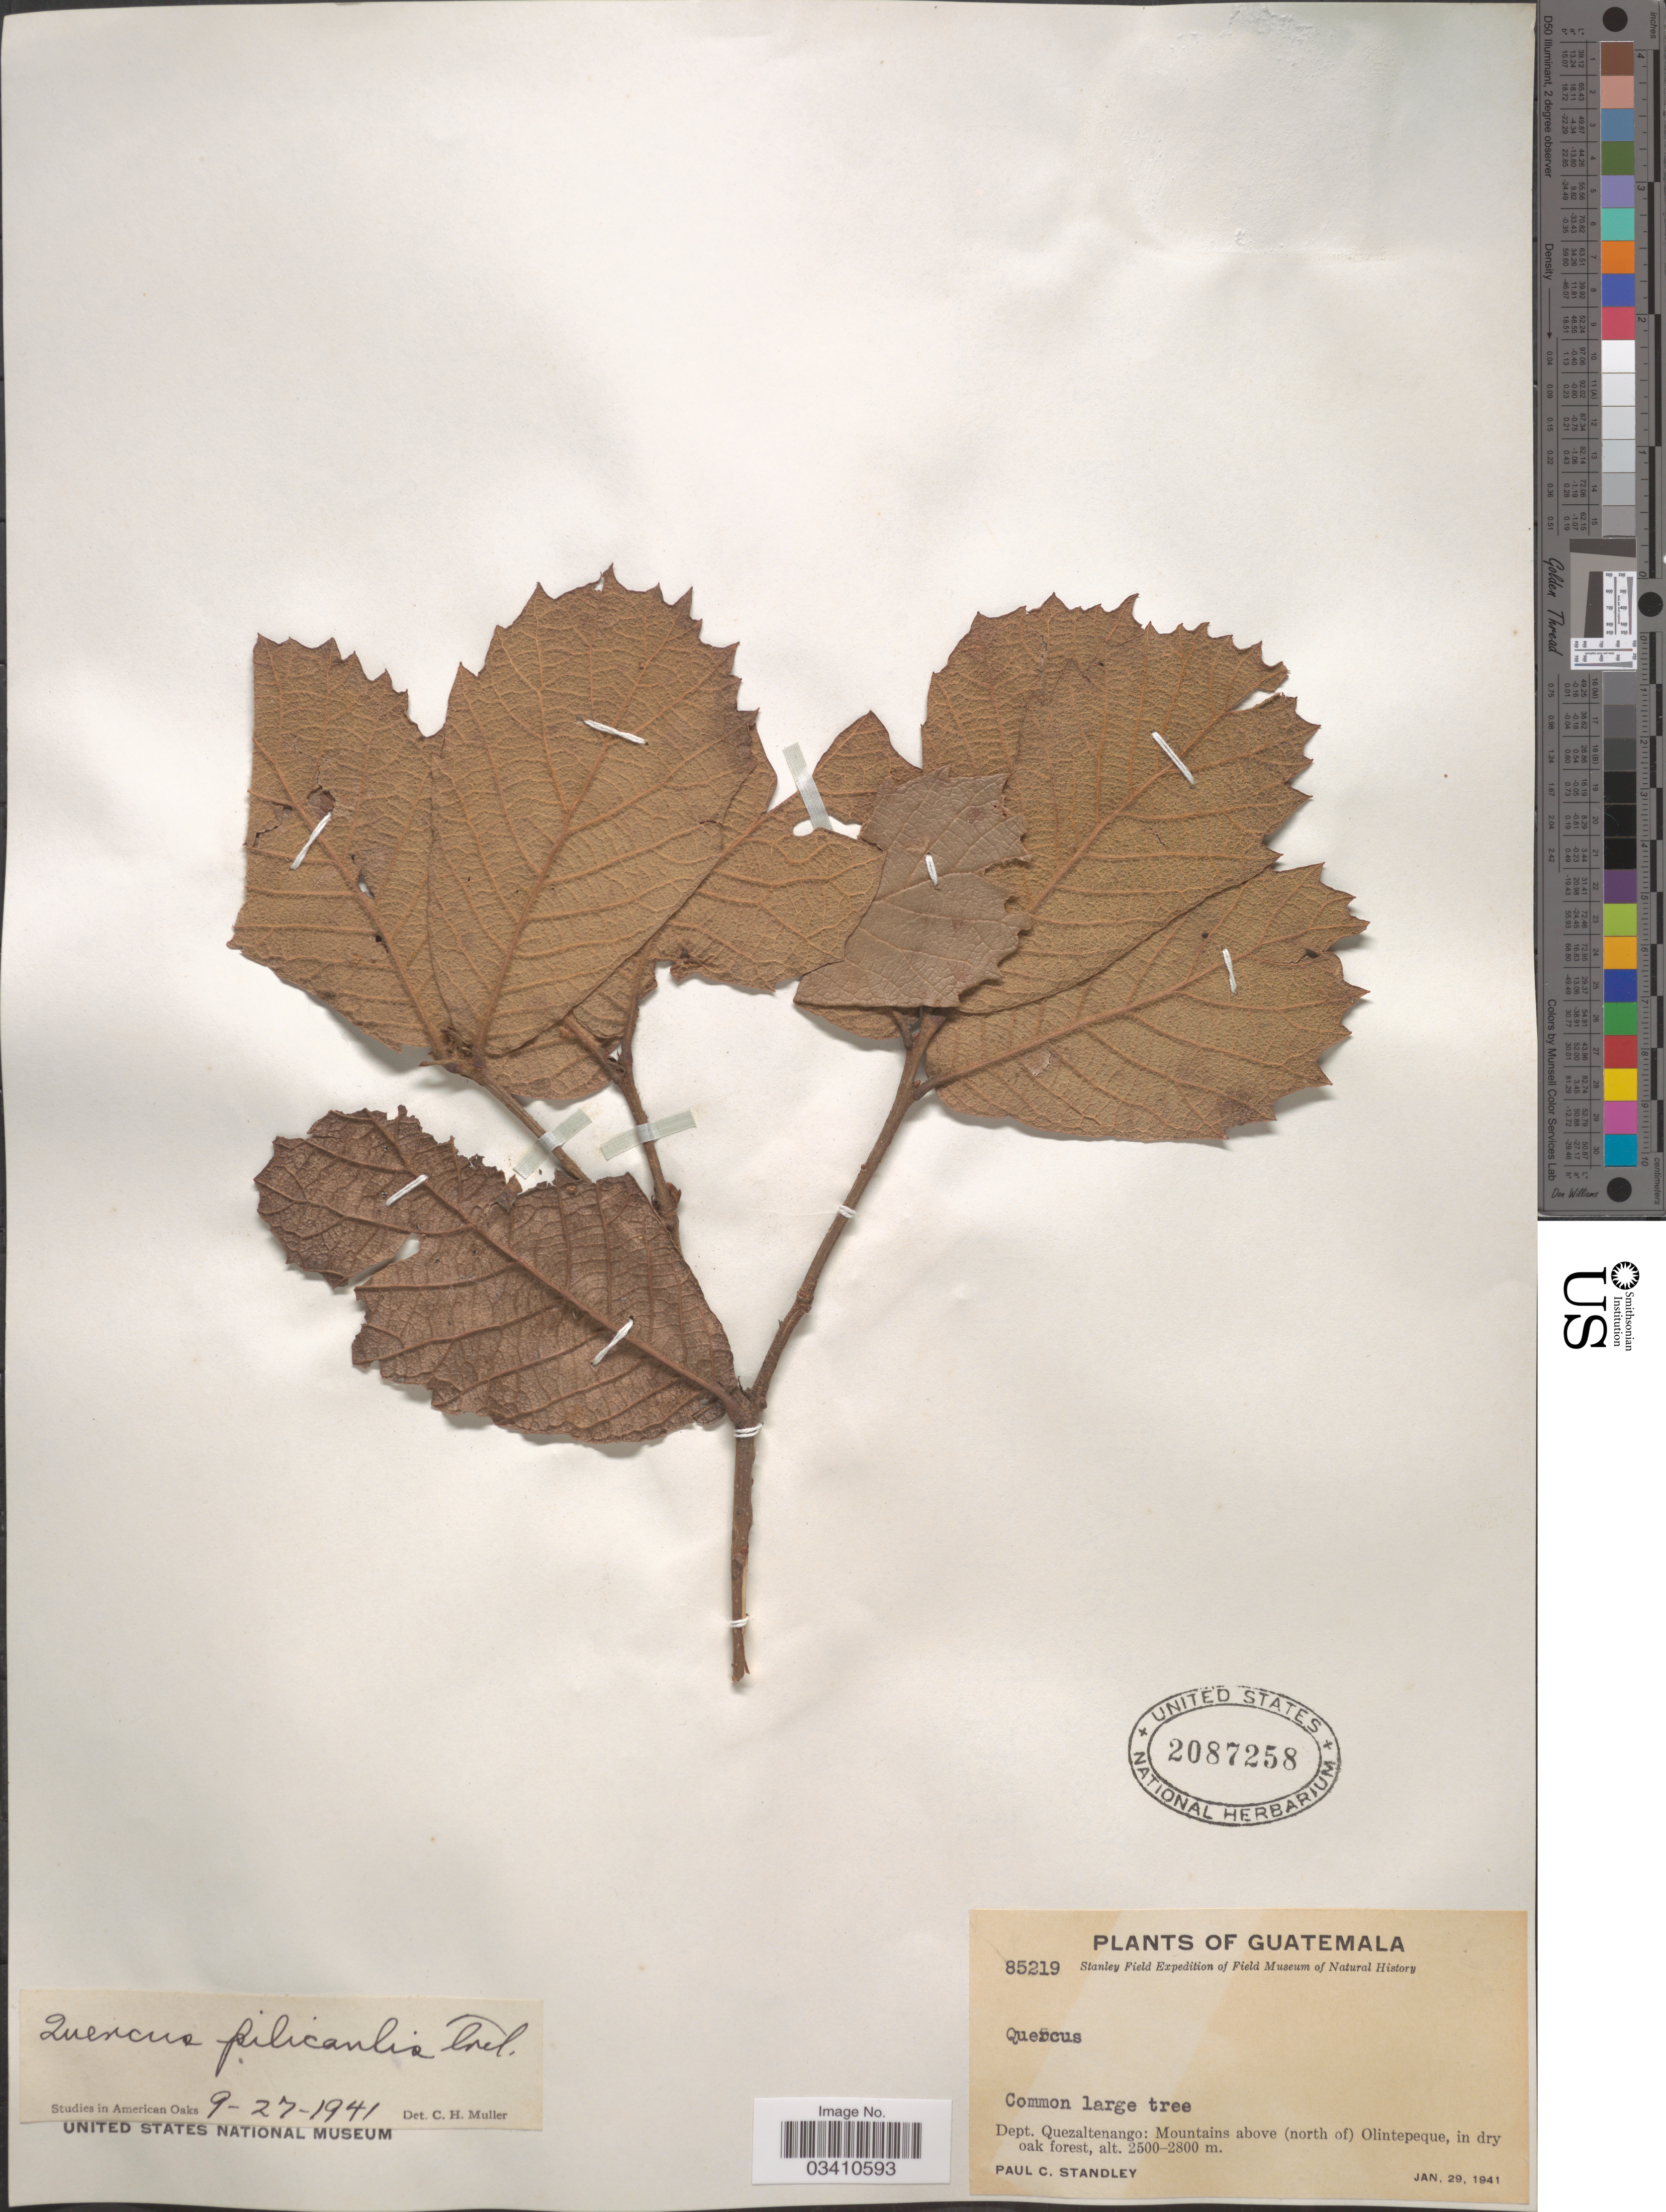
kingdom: Plantae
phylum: Tracheophyta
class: Magnoliopsida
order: Fagales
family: Fagaceae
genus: Quercus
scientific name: Quercus pilicaulis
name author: Trel.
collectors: P. C. Standley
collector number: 85219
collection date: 1941-01-29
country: Guatemala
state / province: Quetzaltenango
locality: Dept. Quezaltenango: Mountains above (north) of Olintepeque.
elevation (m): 2500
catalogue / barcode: US 2087258